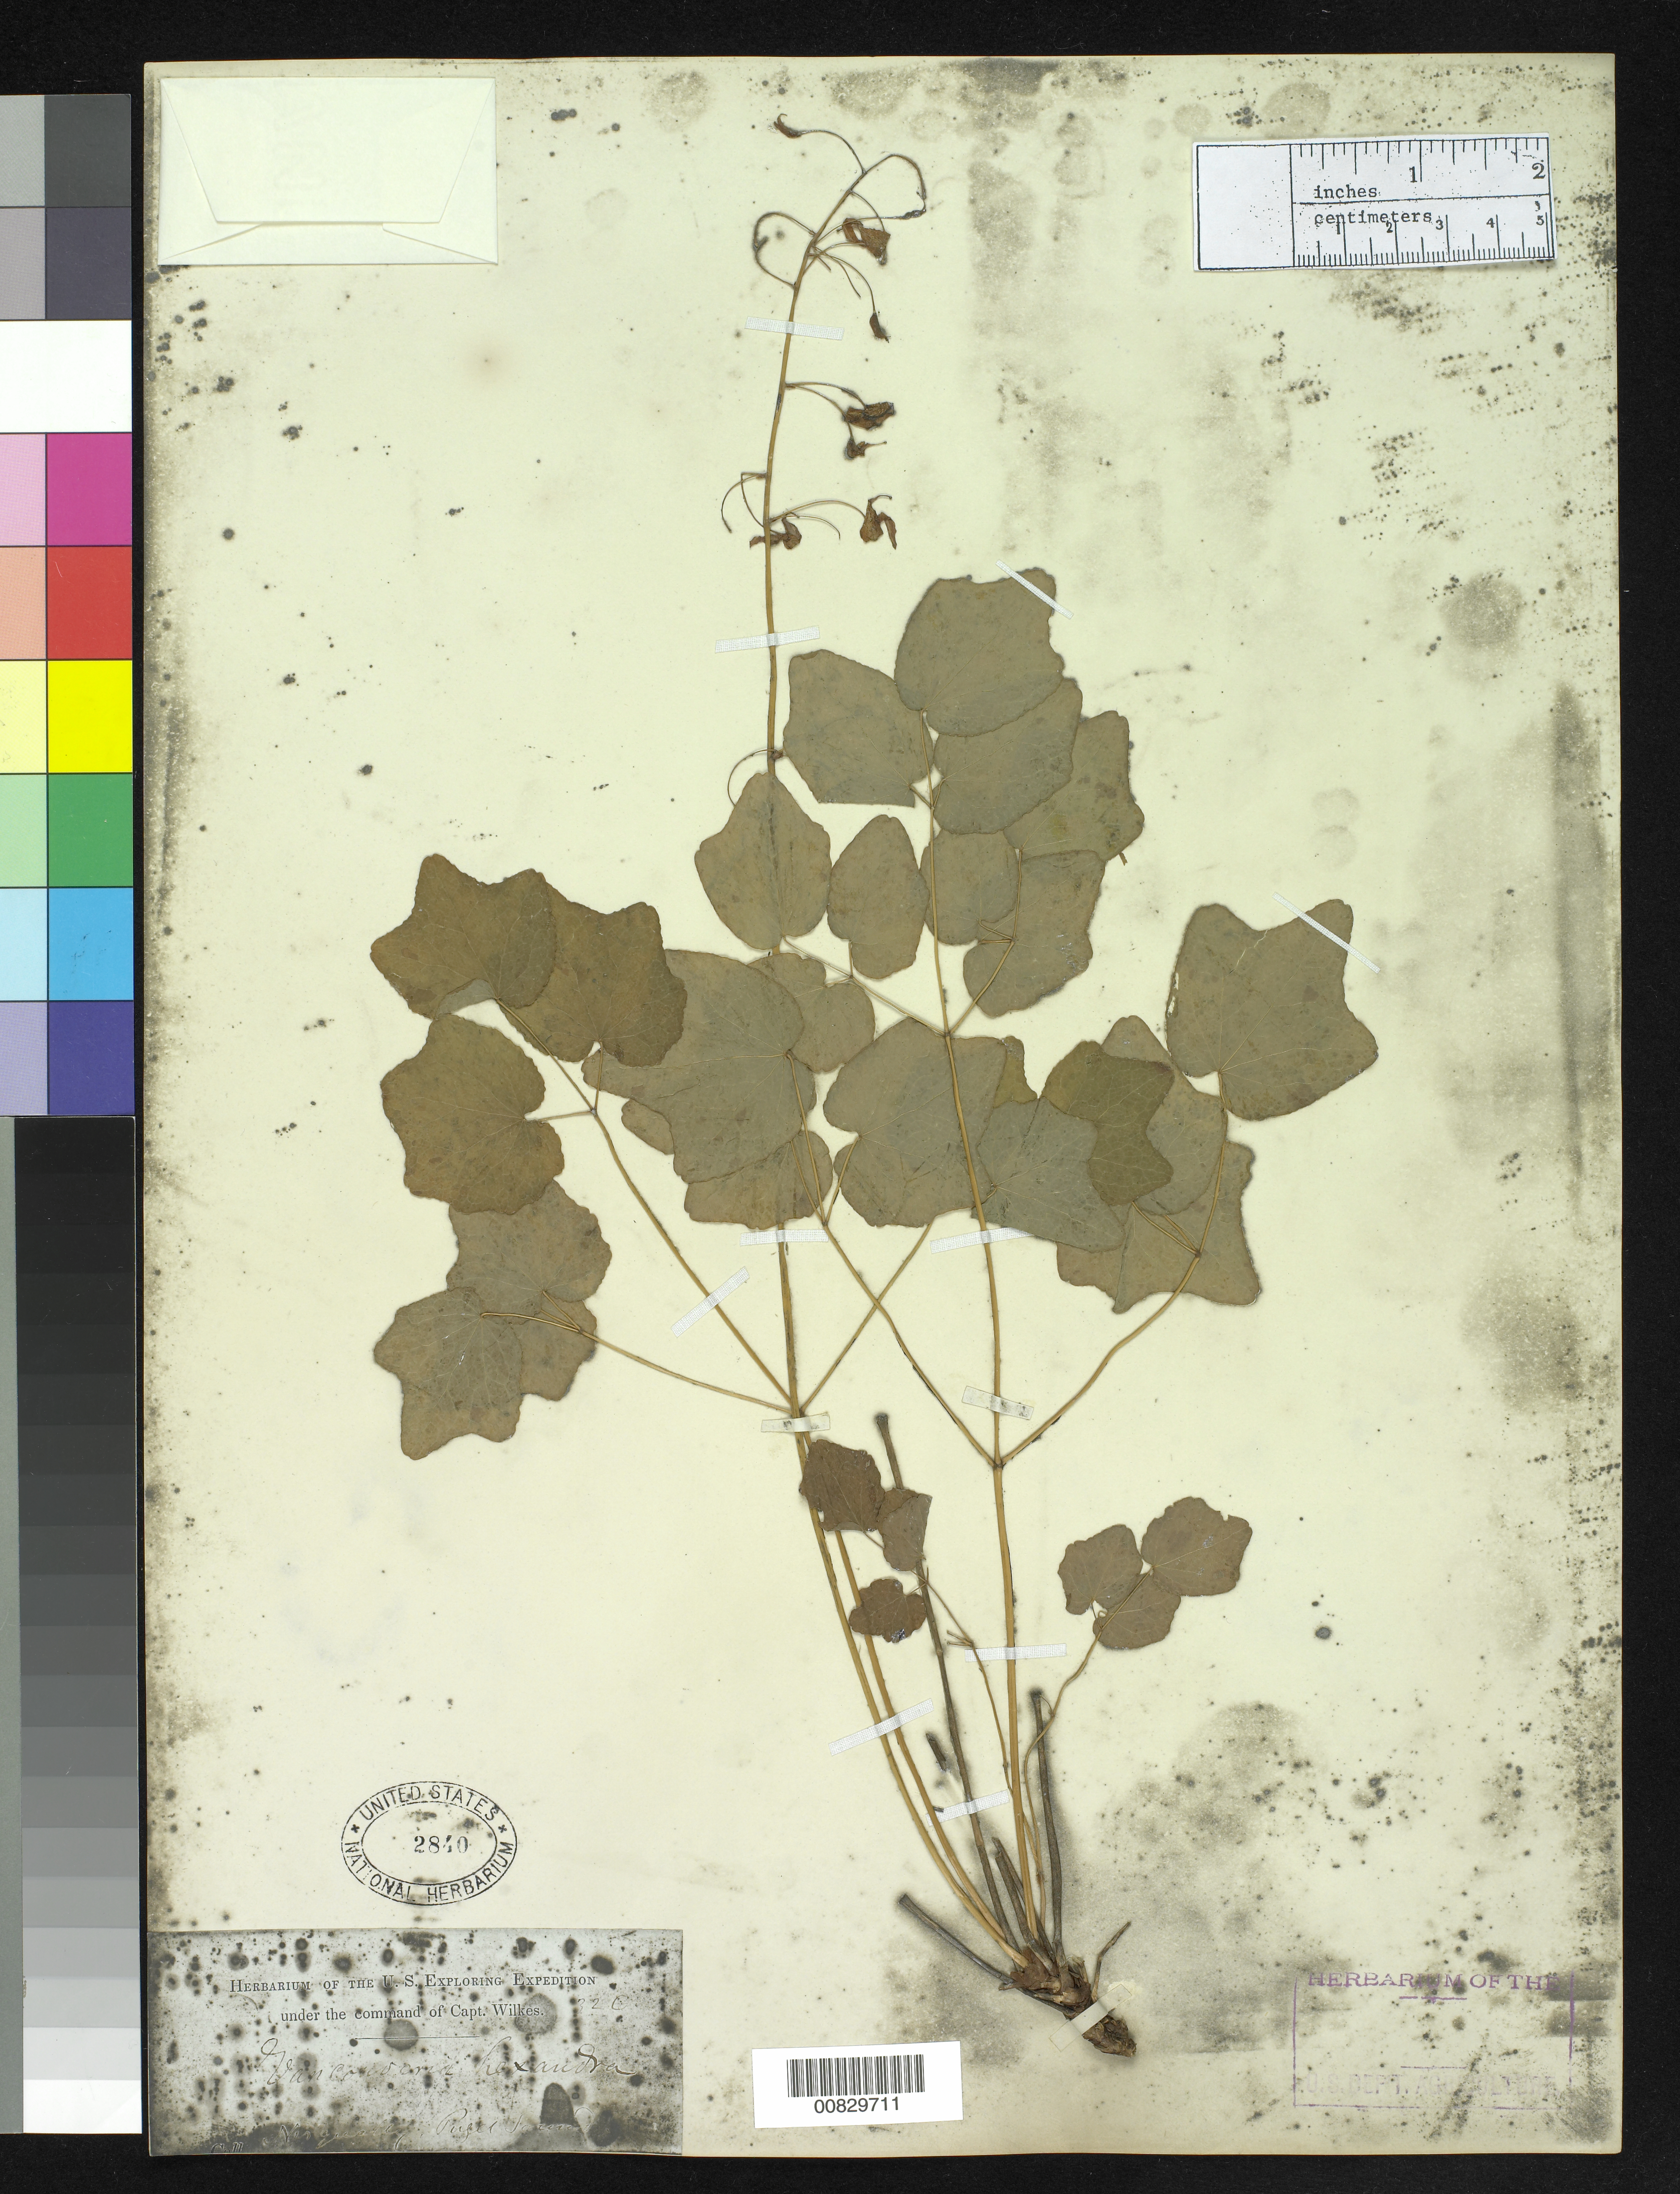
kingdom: Plantae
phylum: Tracheophyta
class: Magnoliopsida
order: Ranunculales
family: Berberidaceae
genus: Vancouveria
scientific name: Vancouveria hexandra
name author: (Hook.) C. Morren & Decne.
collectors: Wilkes Explor. Exped.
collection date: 1838/1842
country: United States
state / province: Washington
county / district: King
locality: Nisqually, Puget Sound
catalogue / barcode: US 2840